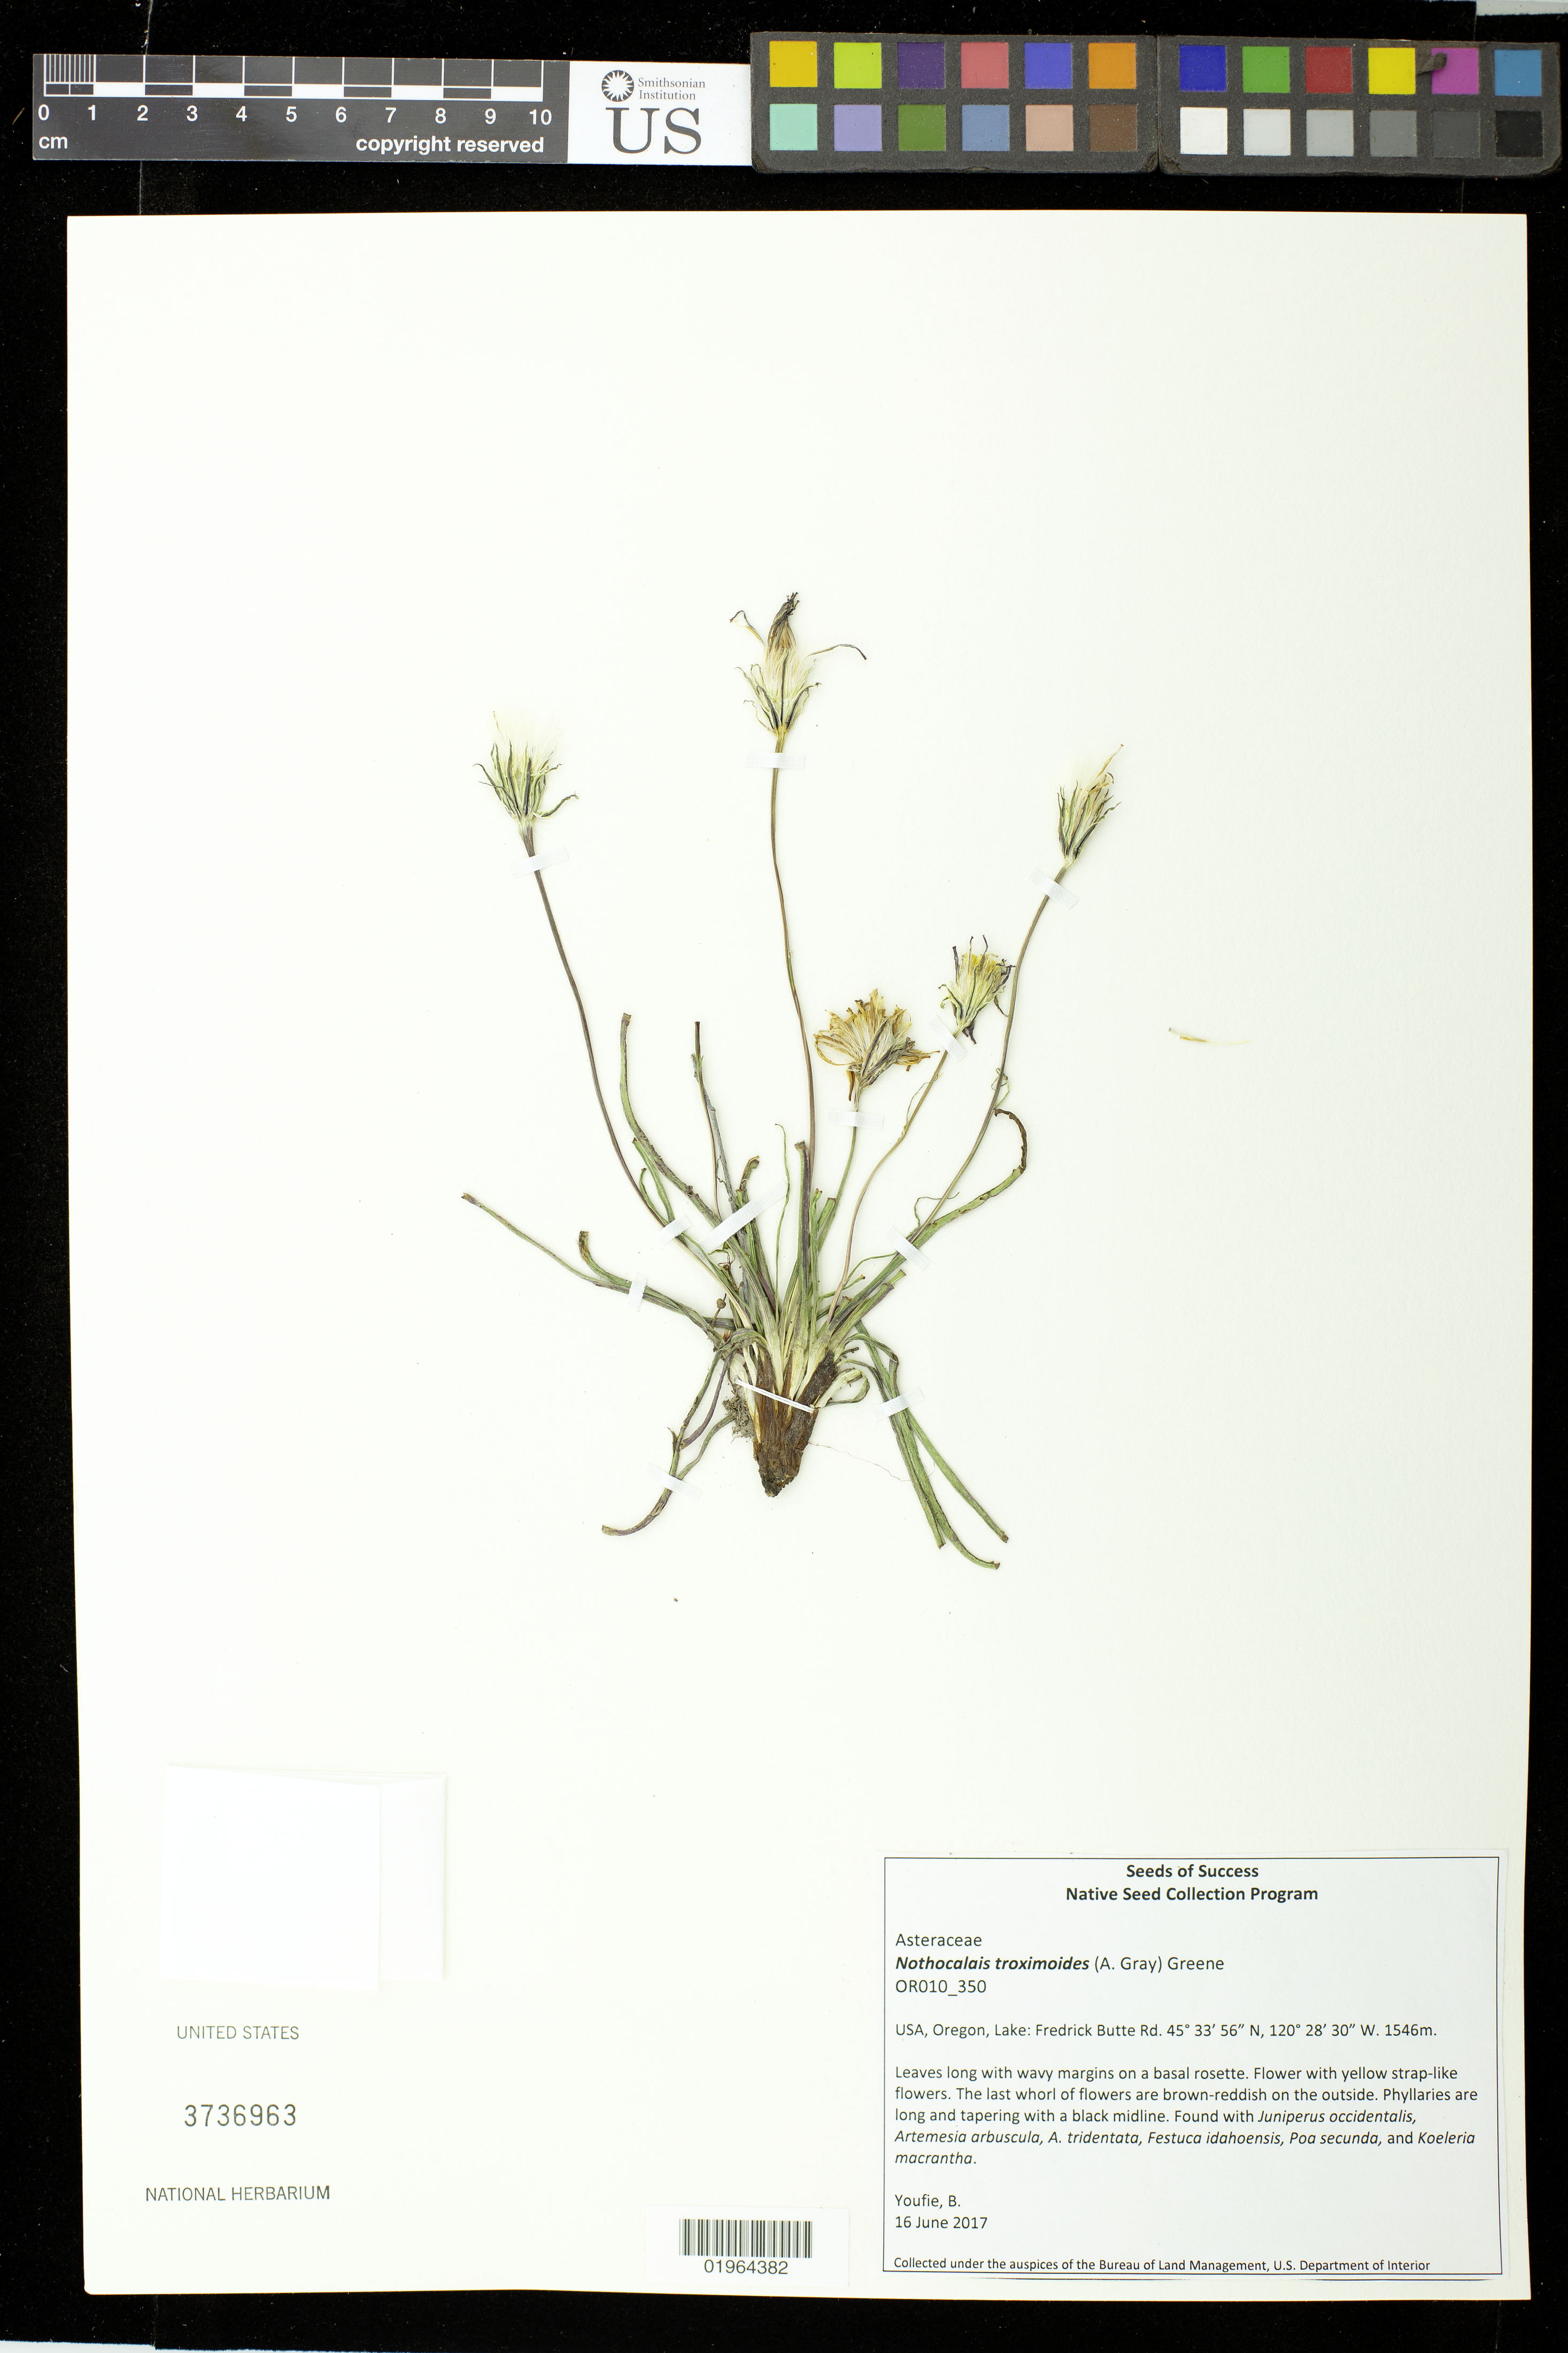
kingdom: Plantae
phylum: Tracheophyta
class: Magnoliopsida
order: Asterales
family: Asteraceae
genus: Nothocalais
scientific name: Nothocalais troximoides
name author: (A. Gray) Greene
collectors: B. Youfie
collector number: OR010-350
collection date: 2017-06-16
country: United States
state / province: Oregon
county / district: Lake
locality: Fredrick Butte Rd.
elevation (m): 1546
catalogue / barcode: US 3736963